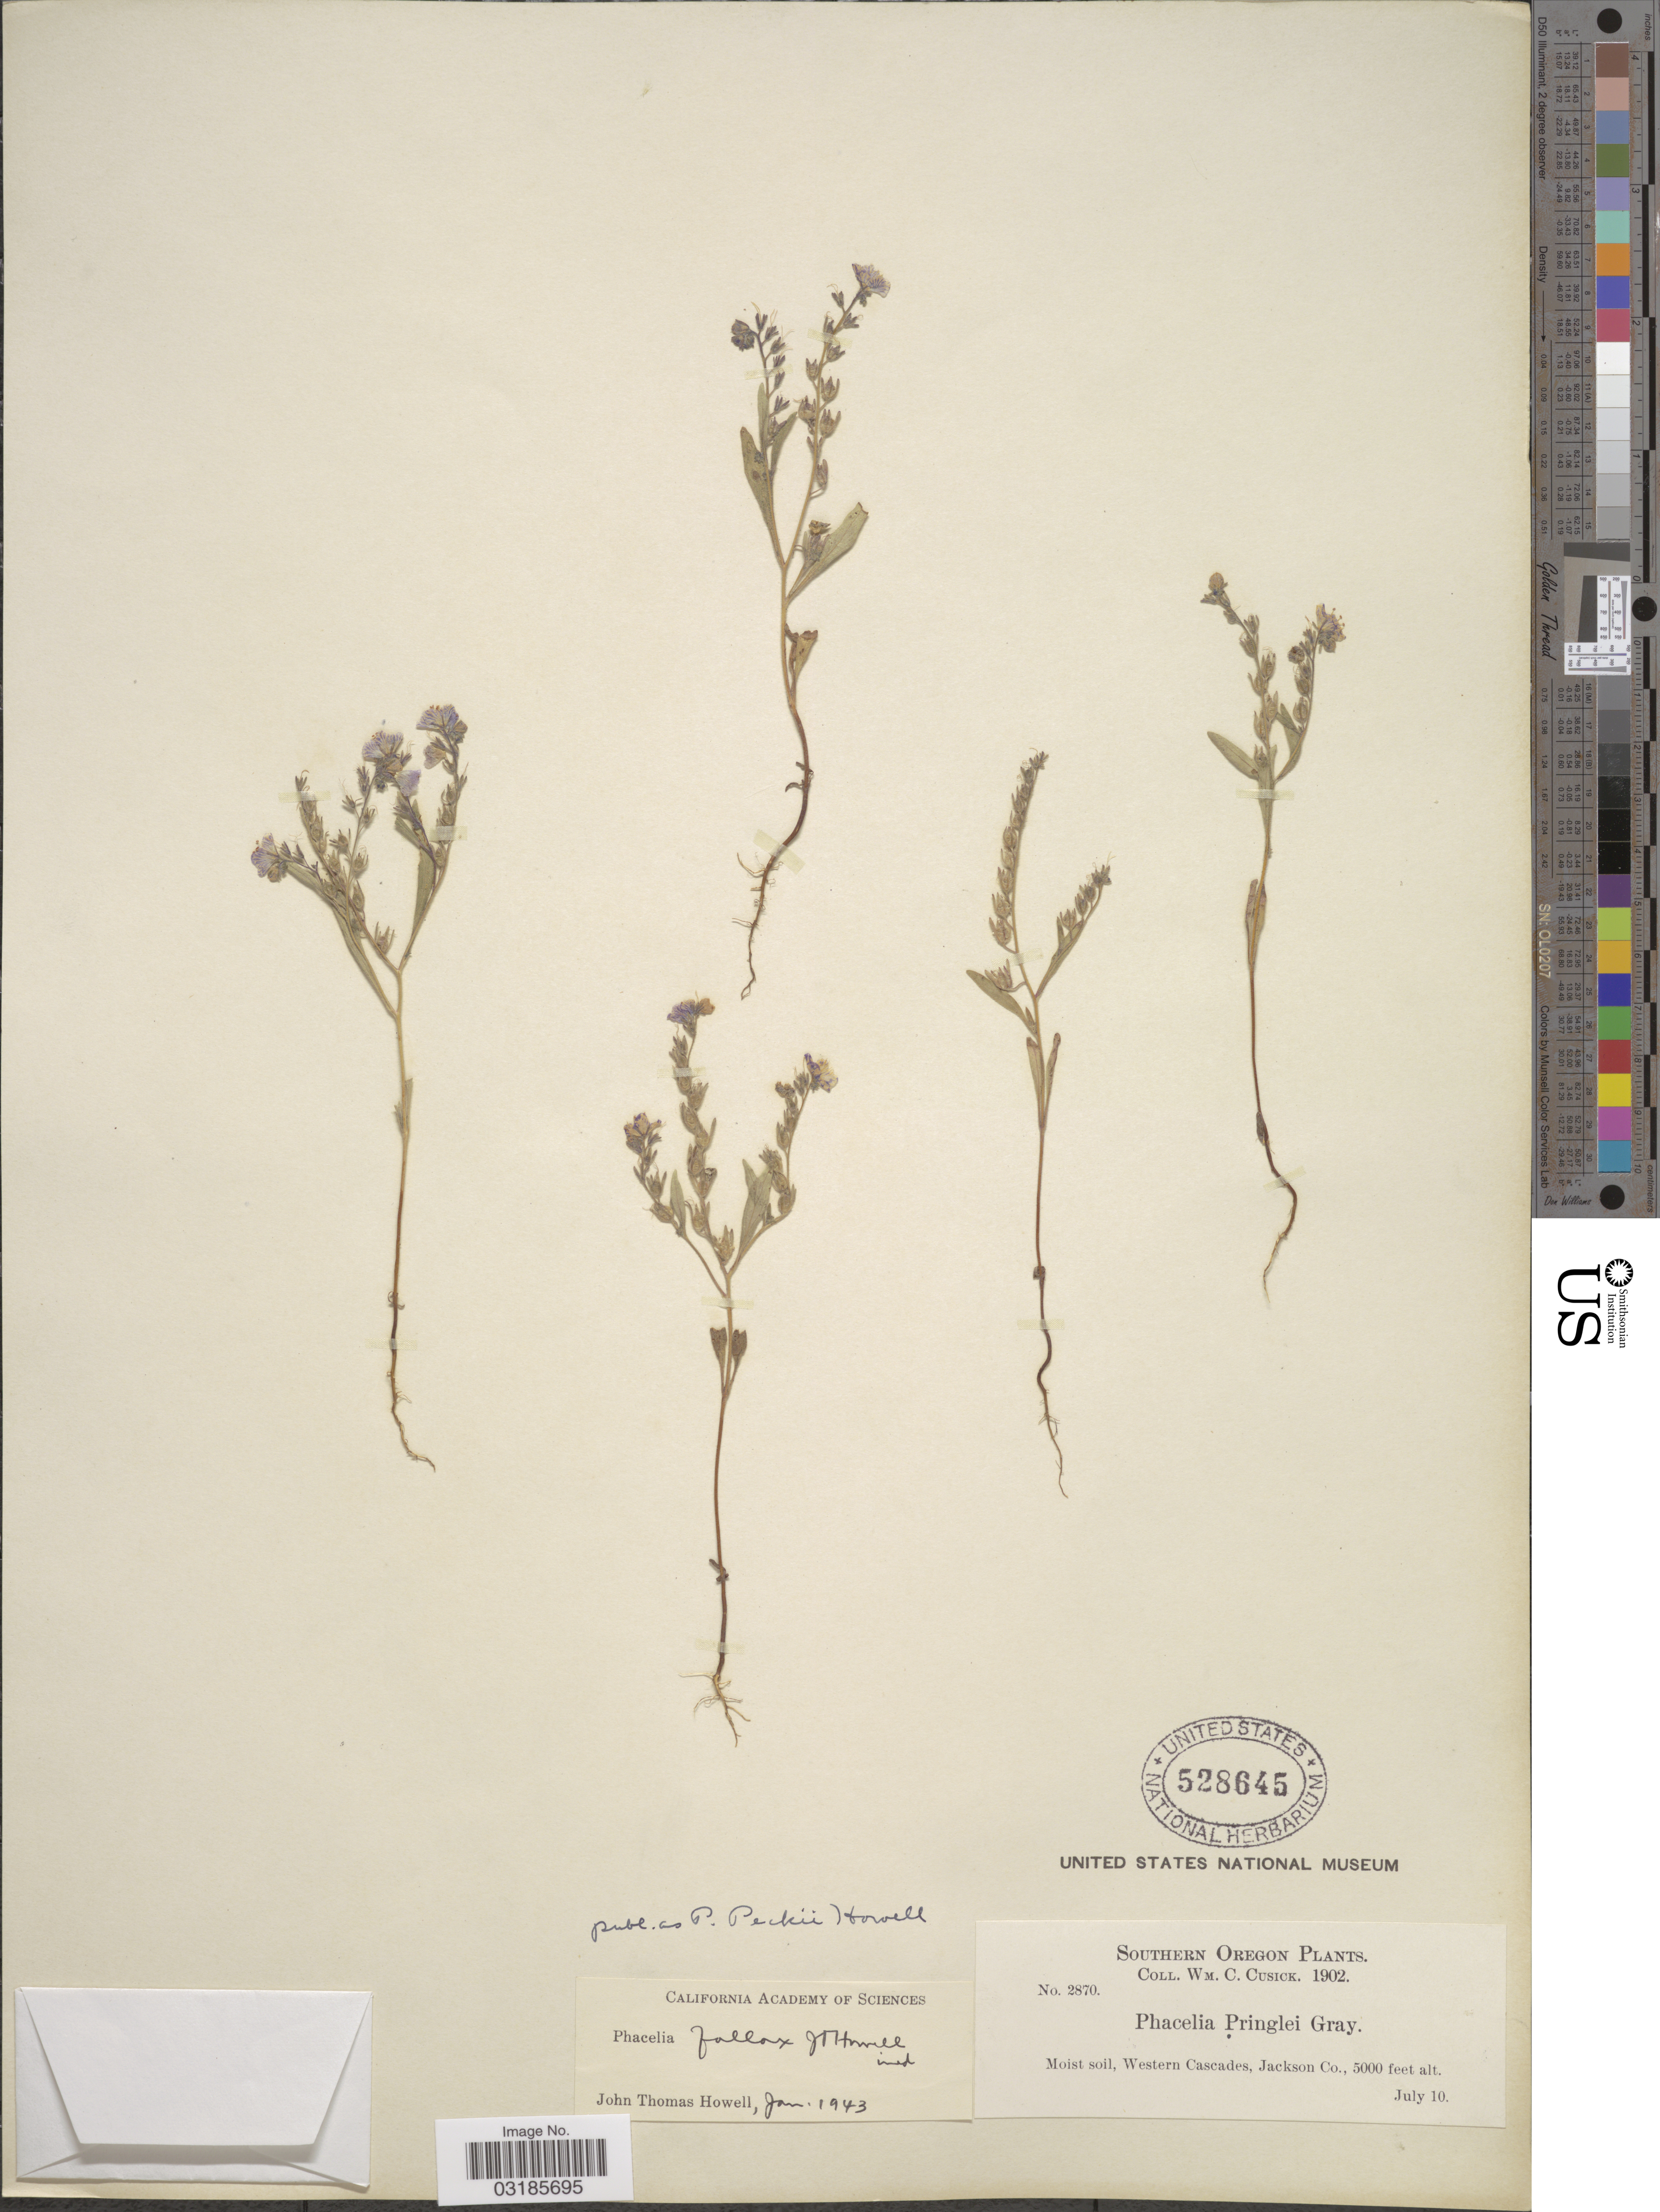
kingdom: Plantae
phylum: Tracheophyta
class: Magnoliopsida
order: Boraginales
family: Hydrophyllaceae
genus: Phacelia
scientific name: Phacelia peckii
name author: J.T. Howell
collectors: W. C. Cusick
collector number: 2870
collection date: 1902-07-10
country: United States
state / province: Oregon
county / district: Jackson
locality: Western Oregon. Western Cascades, Jackson Co.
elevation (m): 1524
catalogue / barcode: US 528645